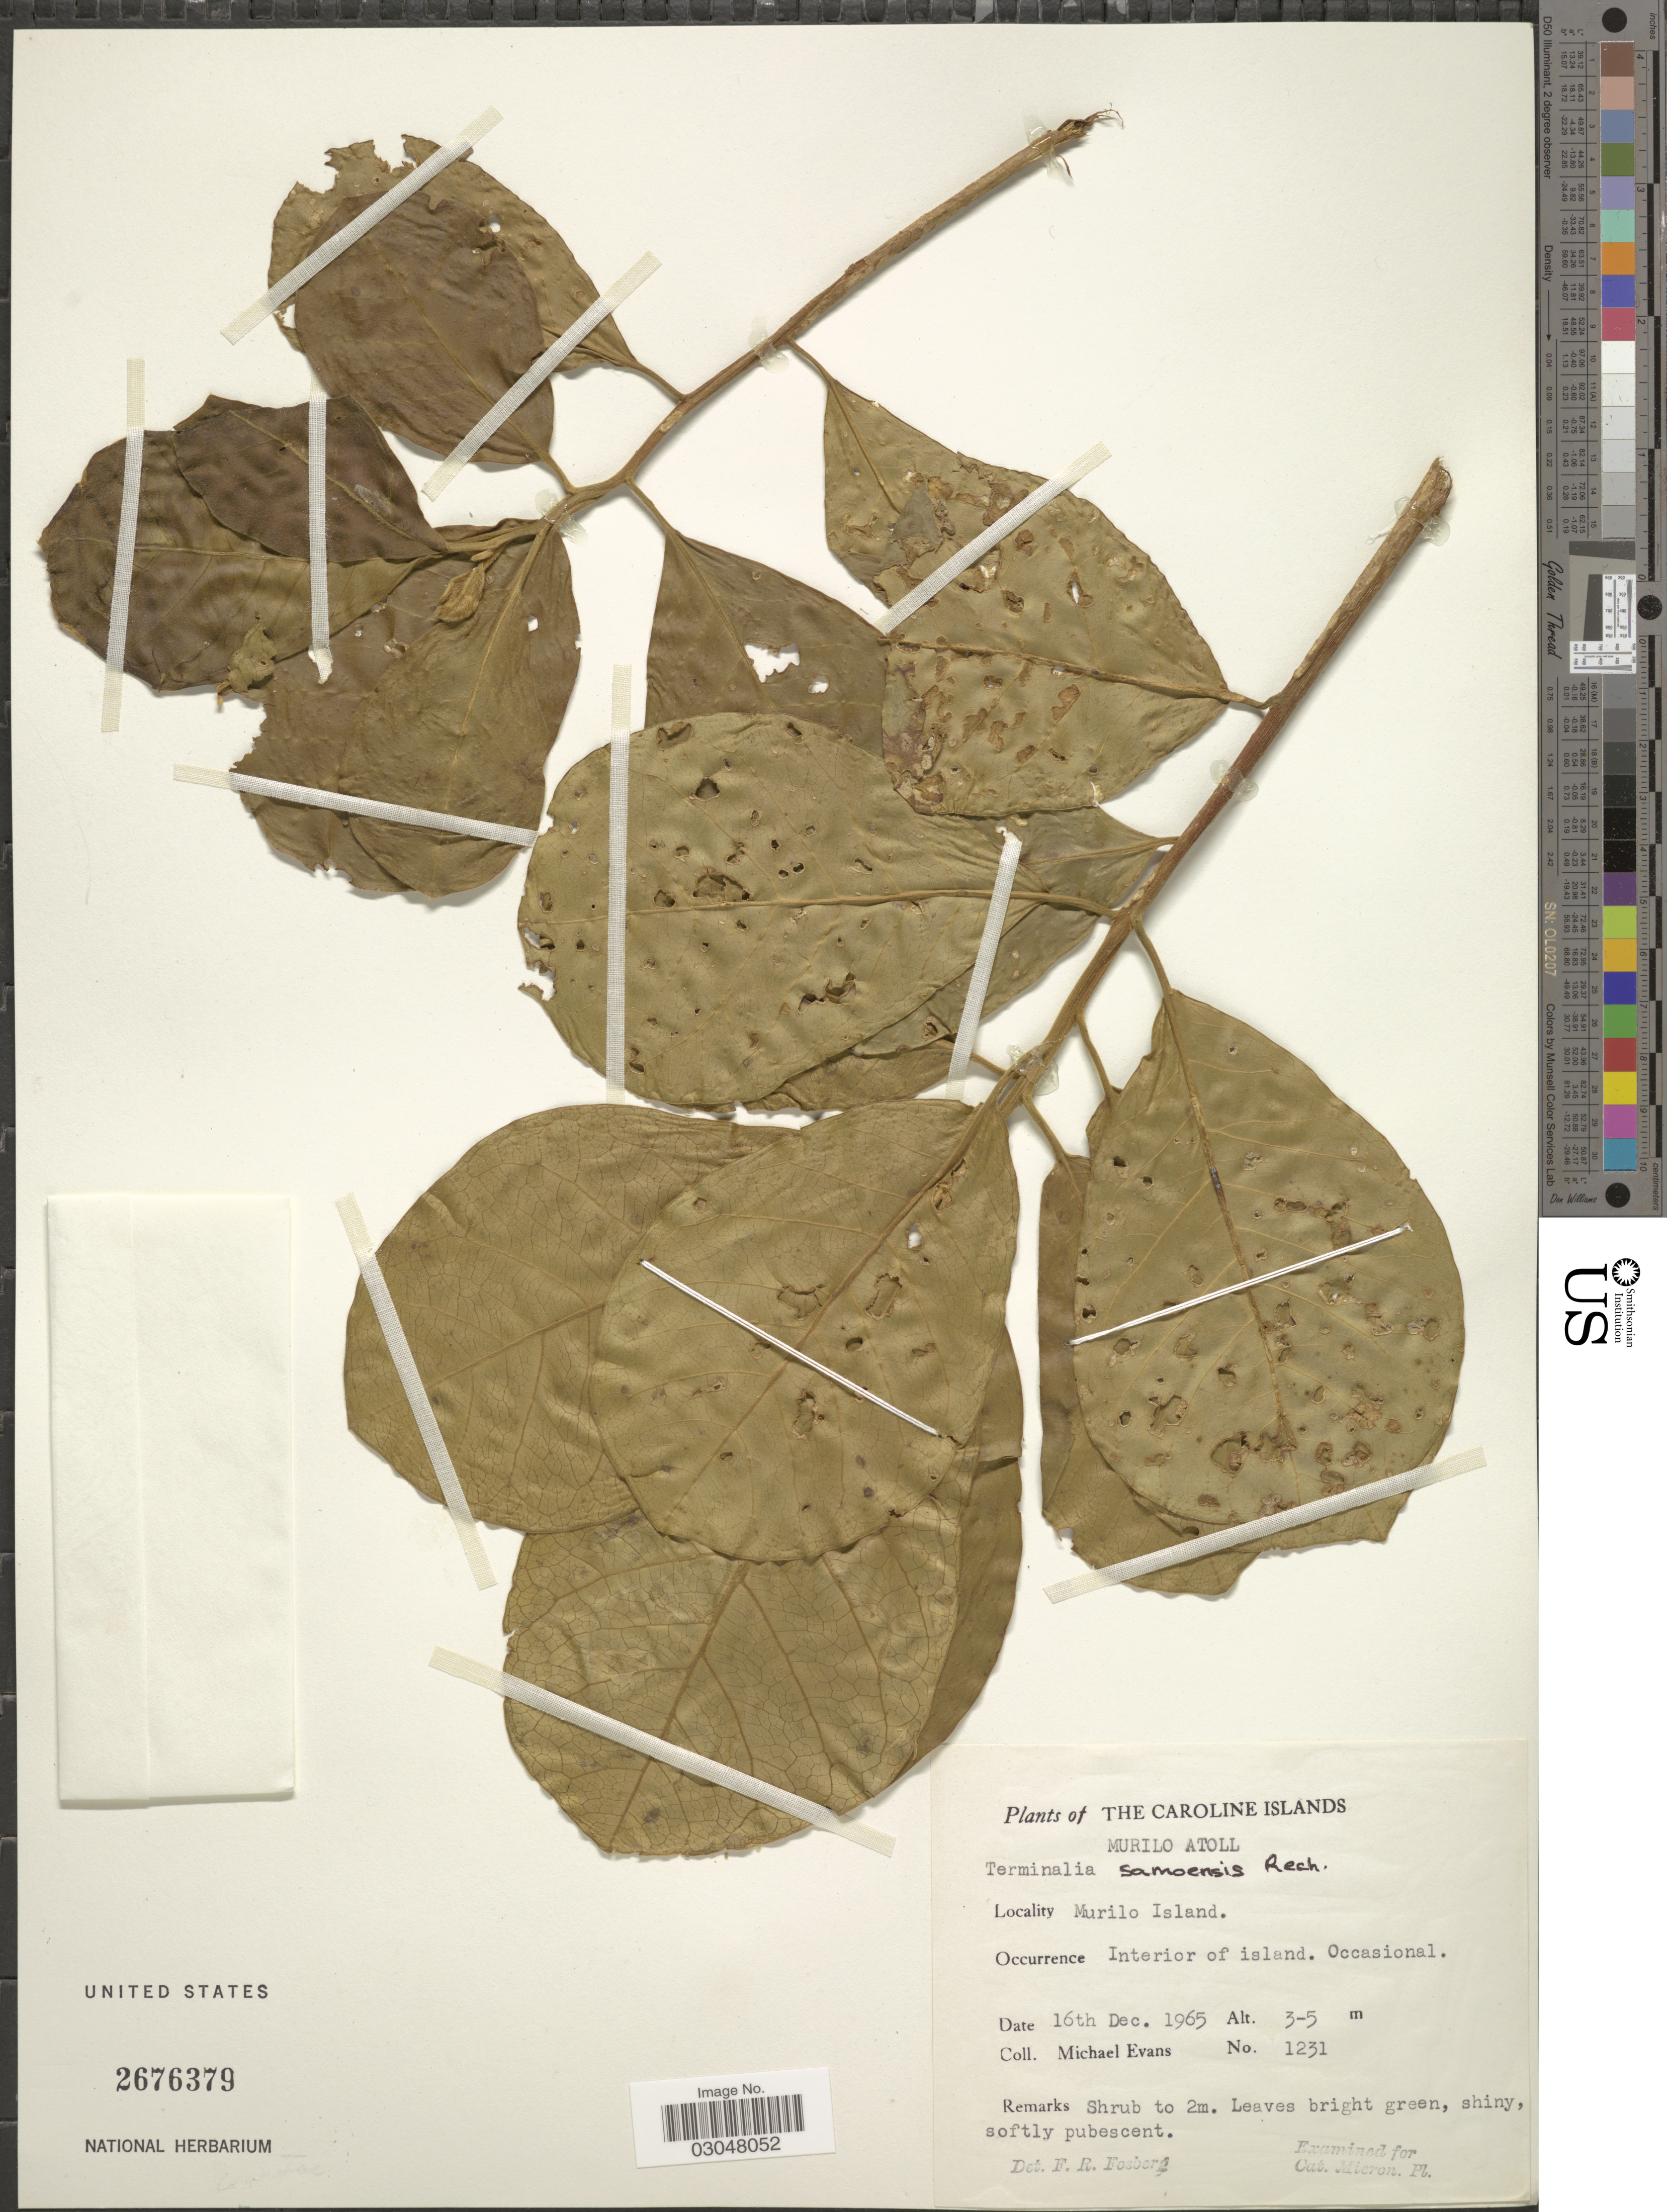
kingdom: Plantae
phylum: Tracheophyta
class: Magnoliopsida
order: Myrtales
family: Combretaceae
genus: Terminalia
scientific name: Terminalia samoensis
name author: Rech.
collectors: M. Evans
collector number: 1231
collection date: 1965-12-16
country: Micronesia, Federated States of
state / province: Truk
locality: The Caroline Islands. Murilo Atoll. Murilo Island. Interior of island.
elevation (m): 3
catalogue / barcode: US 2676379